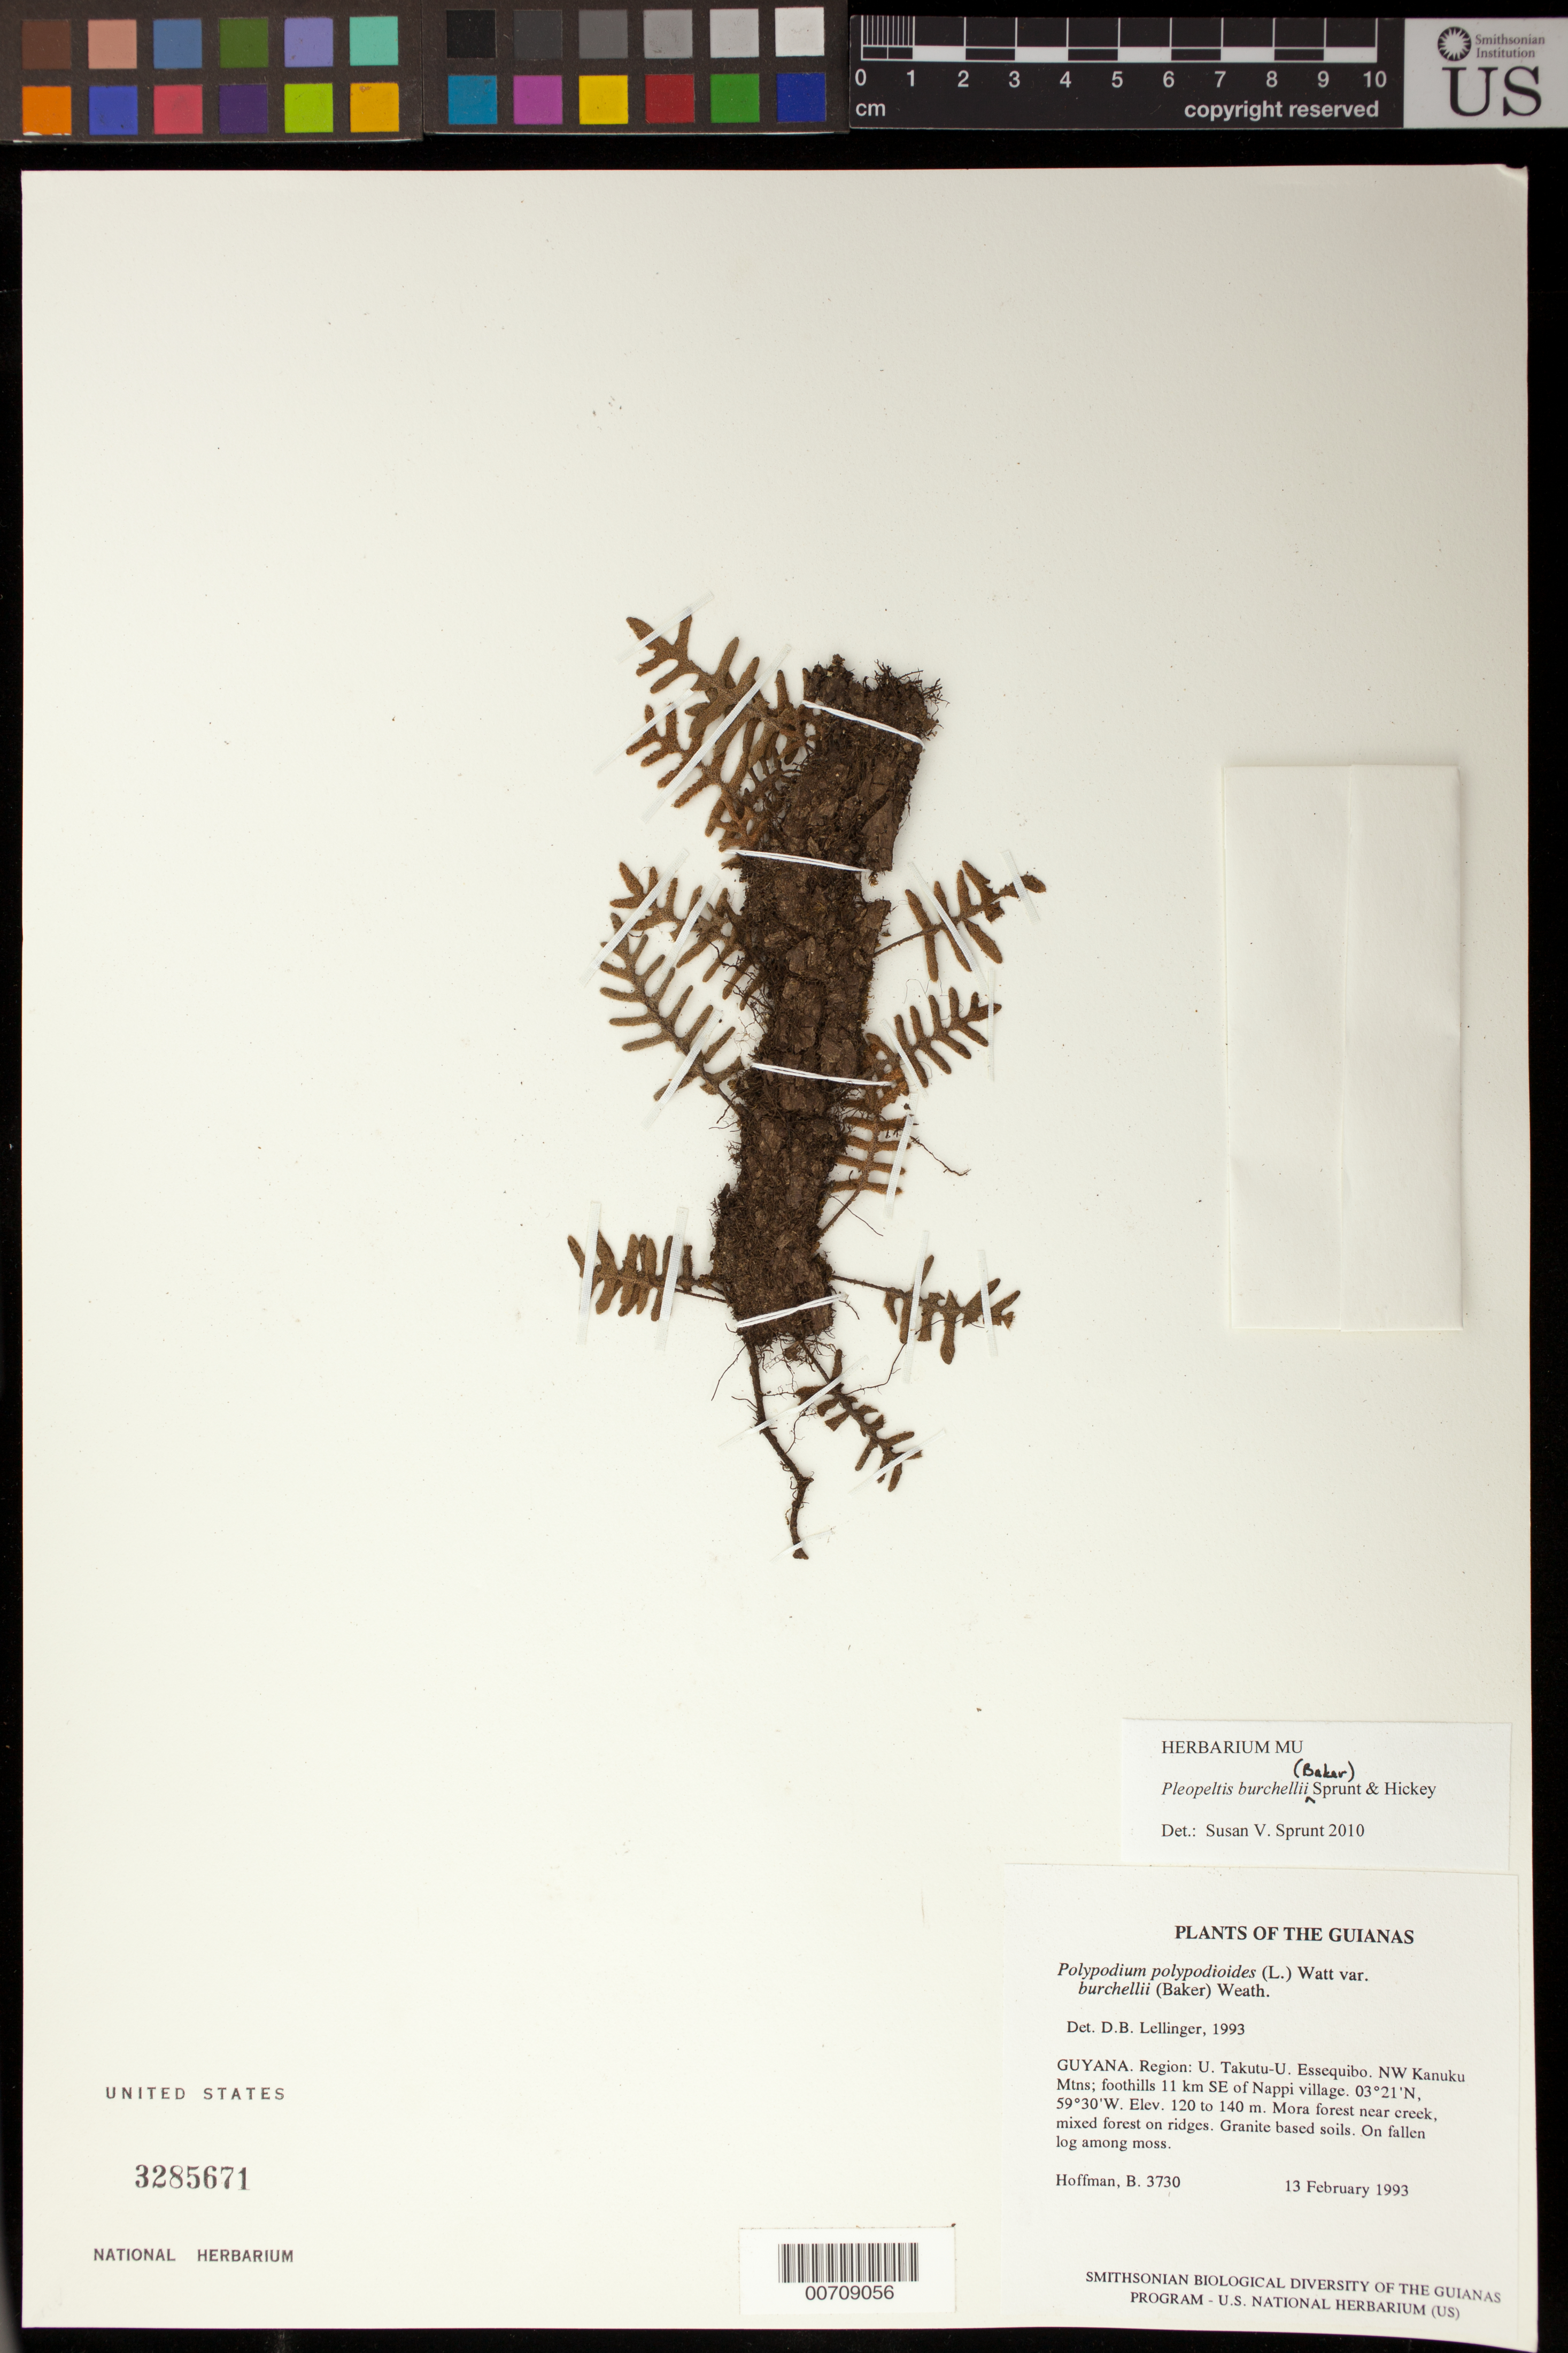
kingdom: Plantae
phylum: Tracheophyta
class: Polypodiopsida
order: Polypodiales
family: Polypodiaceae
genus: Pleopeltis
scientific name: Pleopeltis burchellii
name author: (Baker) Sprunt & Hickey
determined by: Sprunt, S. V.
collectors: B. Hoffman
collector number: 3730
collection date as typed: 13 February 1993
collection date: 1993-02-13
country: Guyana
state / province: U. Takutu-U. Essequibo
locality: NW Kanuku Mountains; foothills 11 km SE of Nappi village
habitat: Mora forest near creek, mixed forest on ridges. Granite based soils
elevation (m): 120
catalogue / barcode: US 3285671